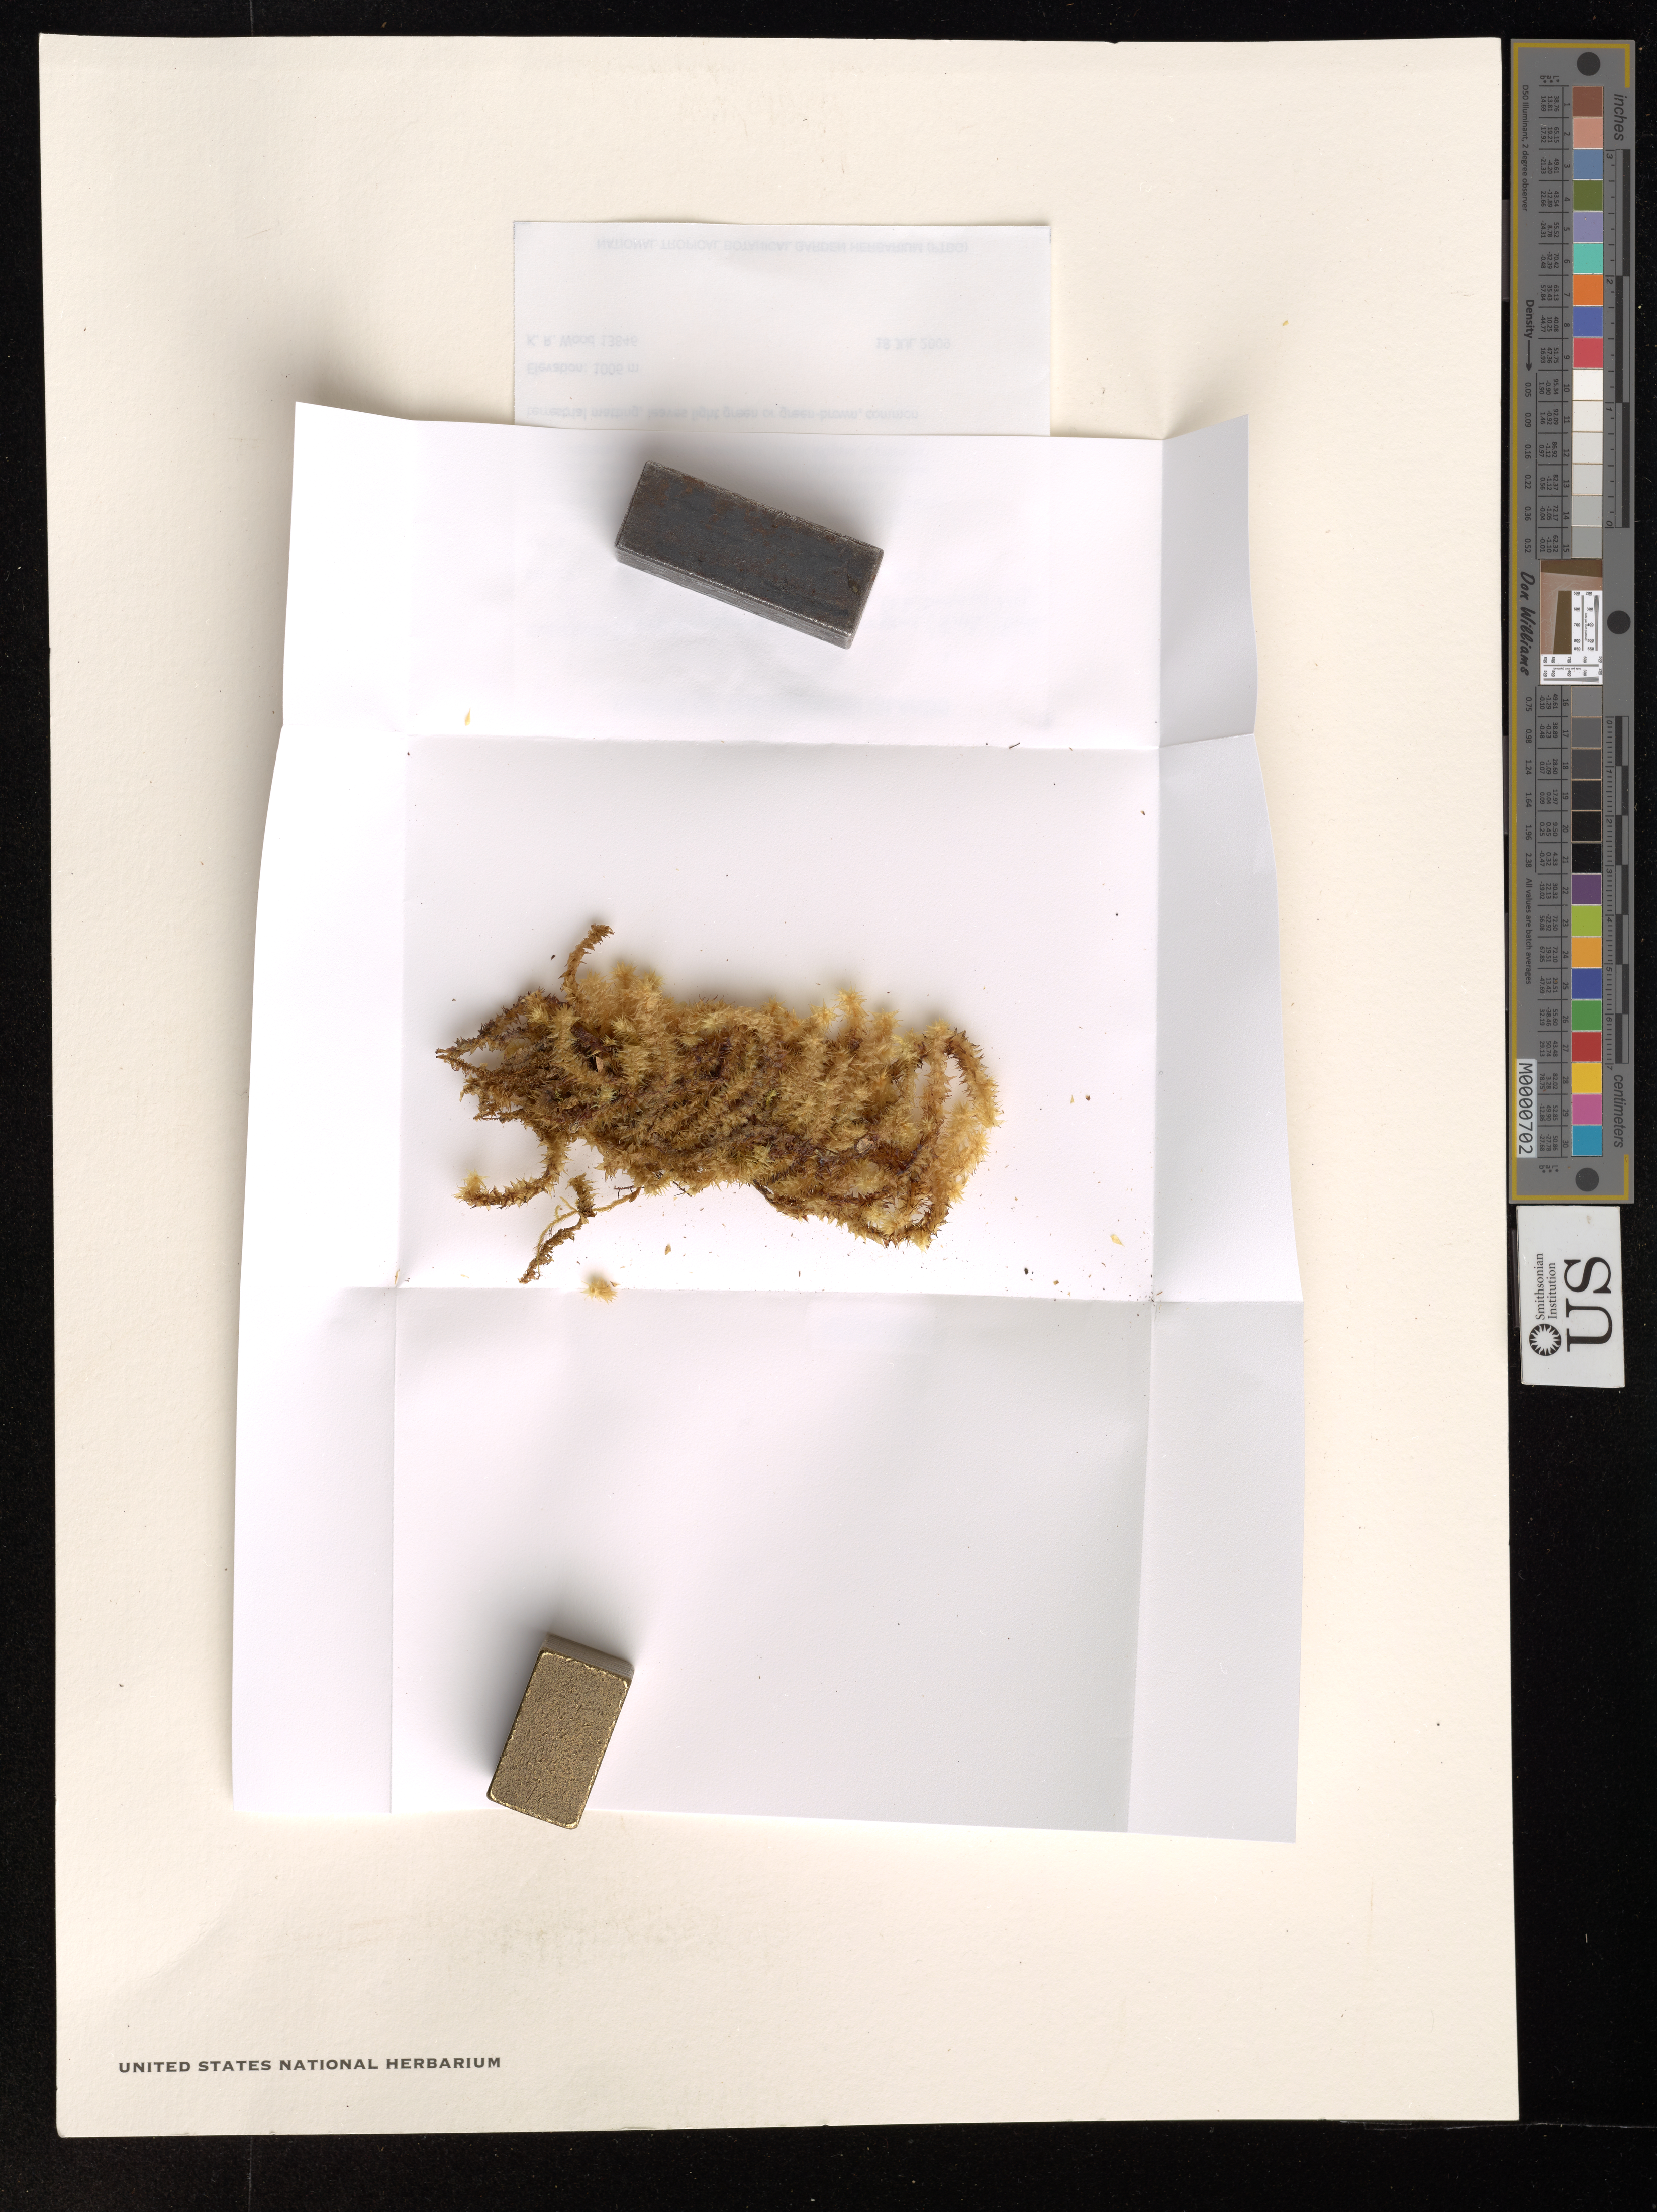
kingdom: Plantae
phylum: Bryophyta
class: Bryopsida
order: Hypnales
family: Meteoriaceae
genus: Aerobryopsis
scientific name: Aerobryopsis subdivergens var. scariosa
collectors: K. R. Wood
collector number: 13846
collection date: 2009-07-18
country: United States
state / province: Hawaii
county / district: Kauai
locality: The Hawaiian Islands. Kauai. Nawaimaka drainage.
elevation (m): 1006